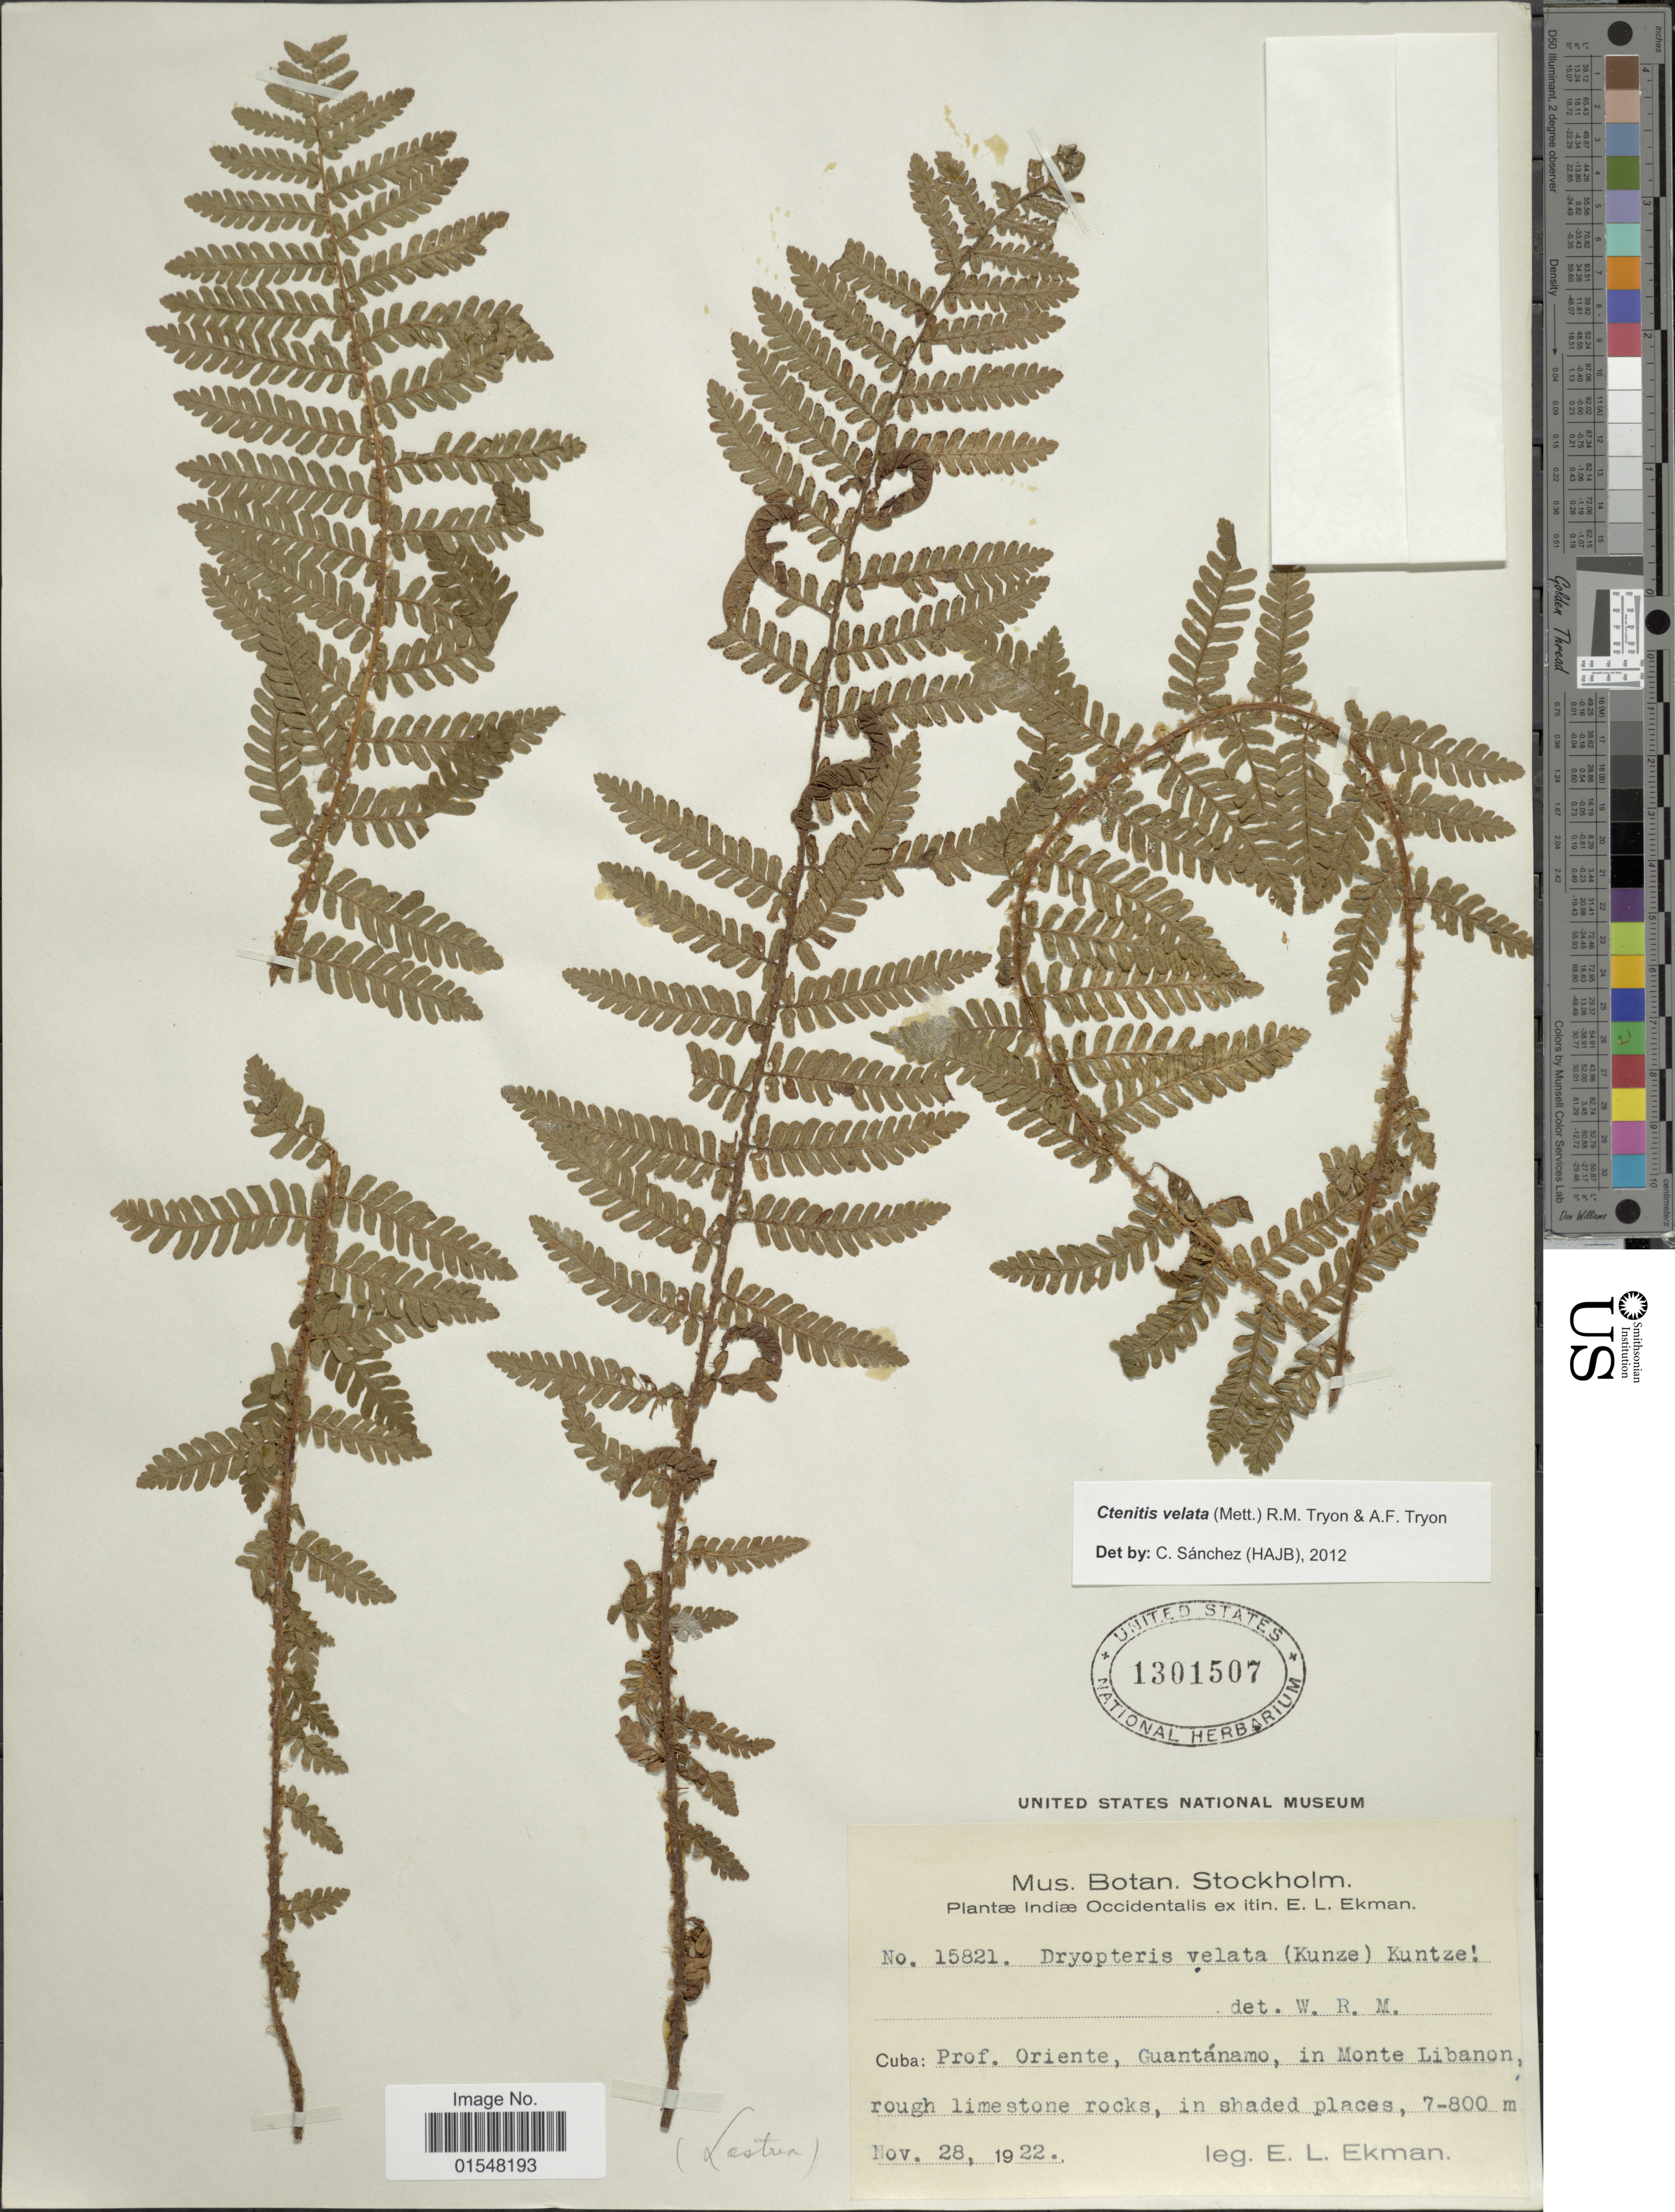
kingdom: Plantae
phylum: Tracheophyta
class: Polypodiopsida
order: Polypodiales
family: Dryopteridaceae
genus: Ctenitis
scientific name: Ctenitis velata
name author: (Kunze ex Mett.) R.M. Tryon & A.F. Tryon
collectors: E. L. Ekman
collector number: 15821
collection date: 1922-11-28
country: Cuba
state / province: Oriente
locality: Guantánamo, in Monte Libanon, rough limestone rocks, in shaded places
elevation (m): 700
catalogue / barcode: US 1301507